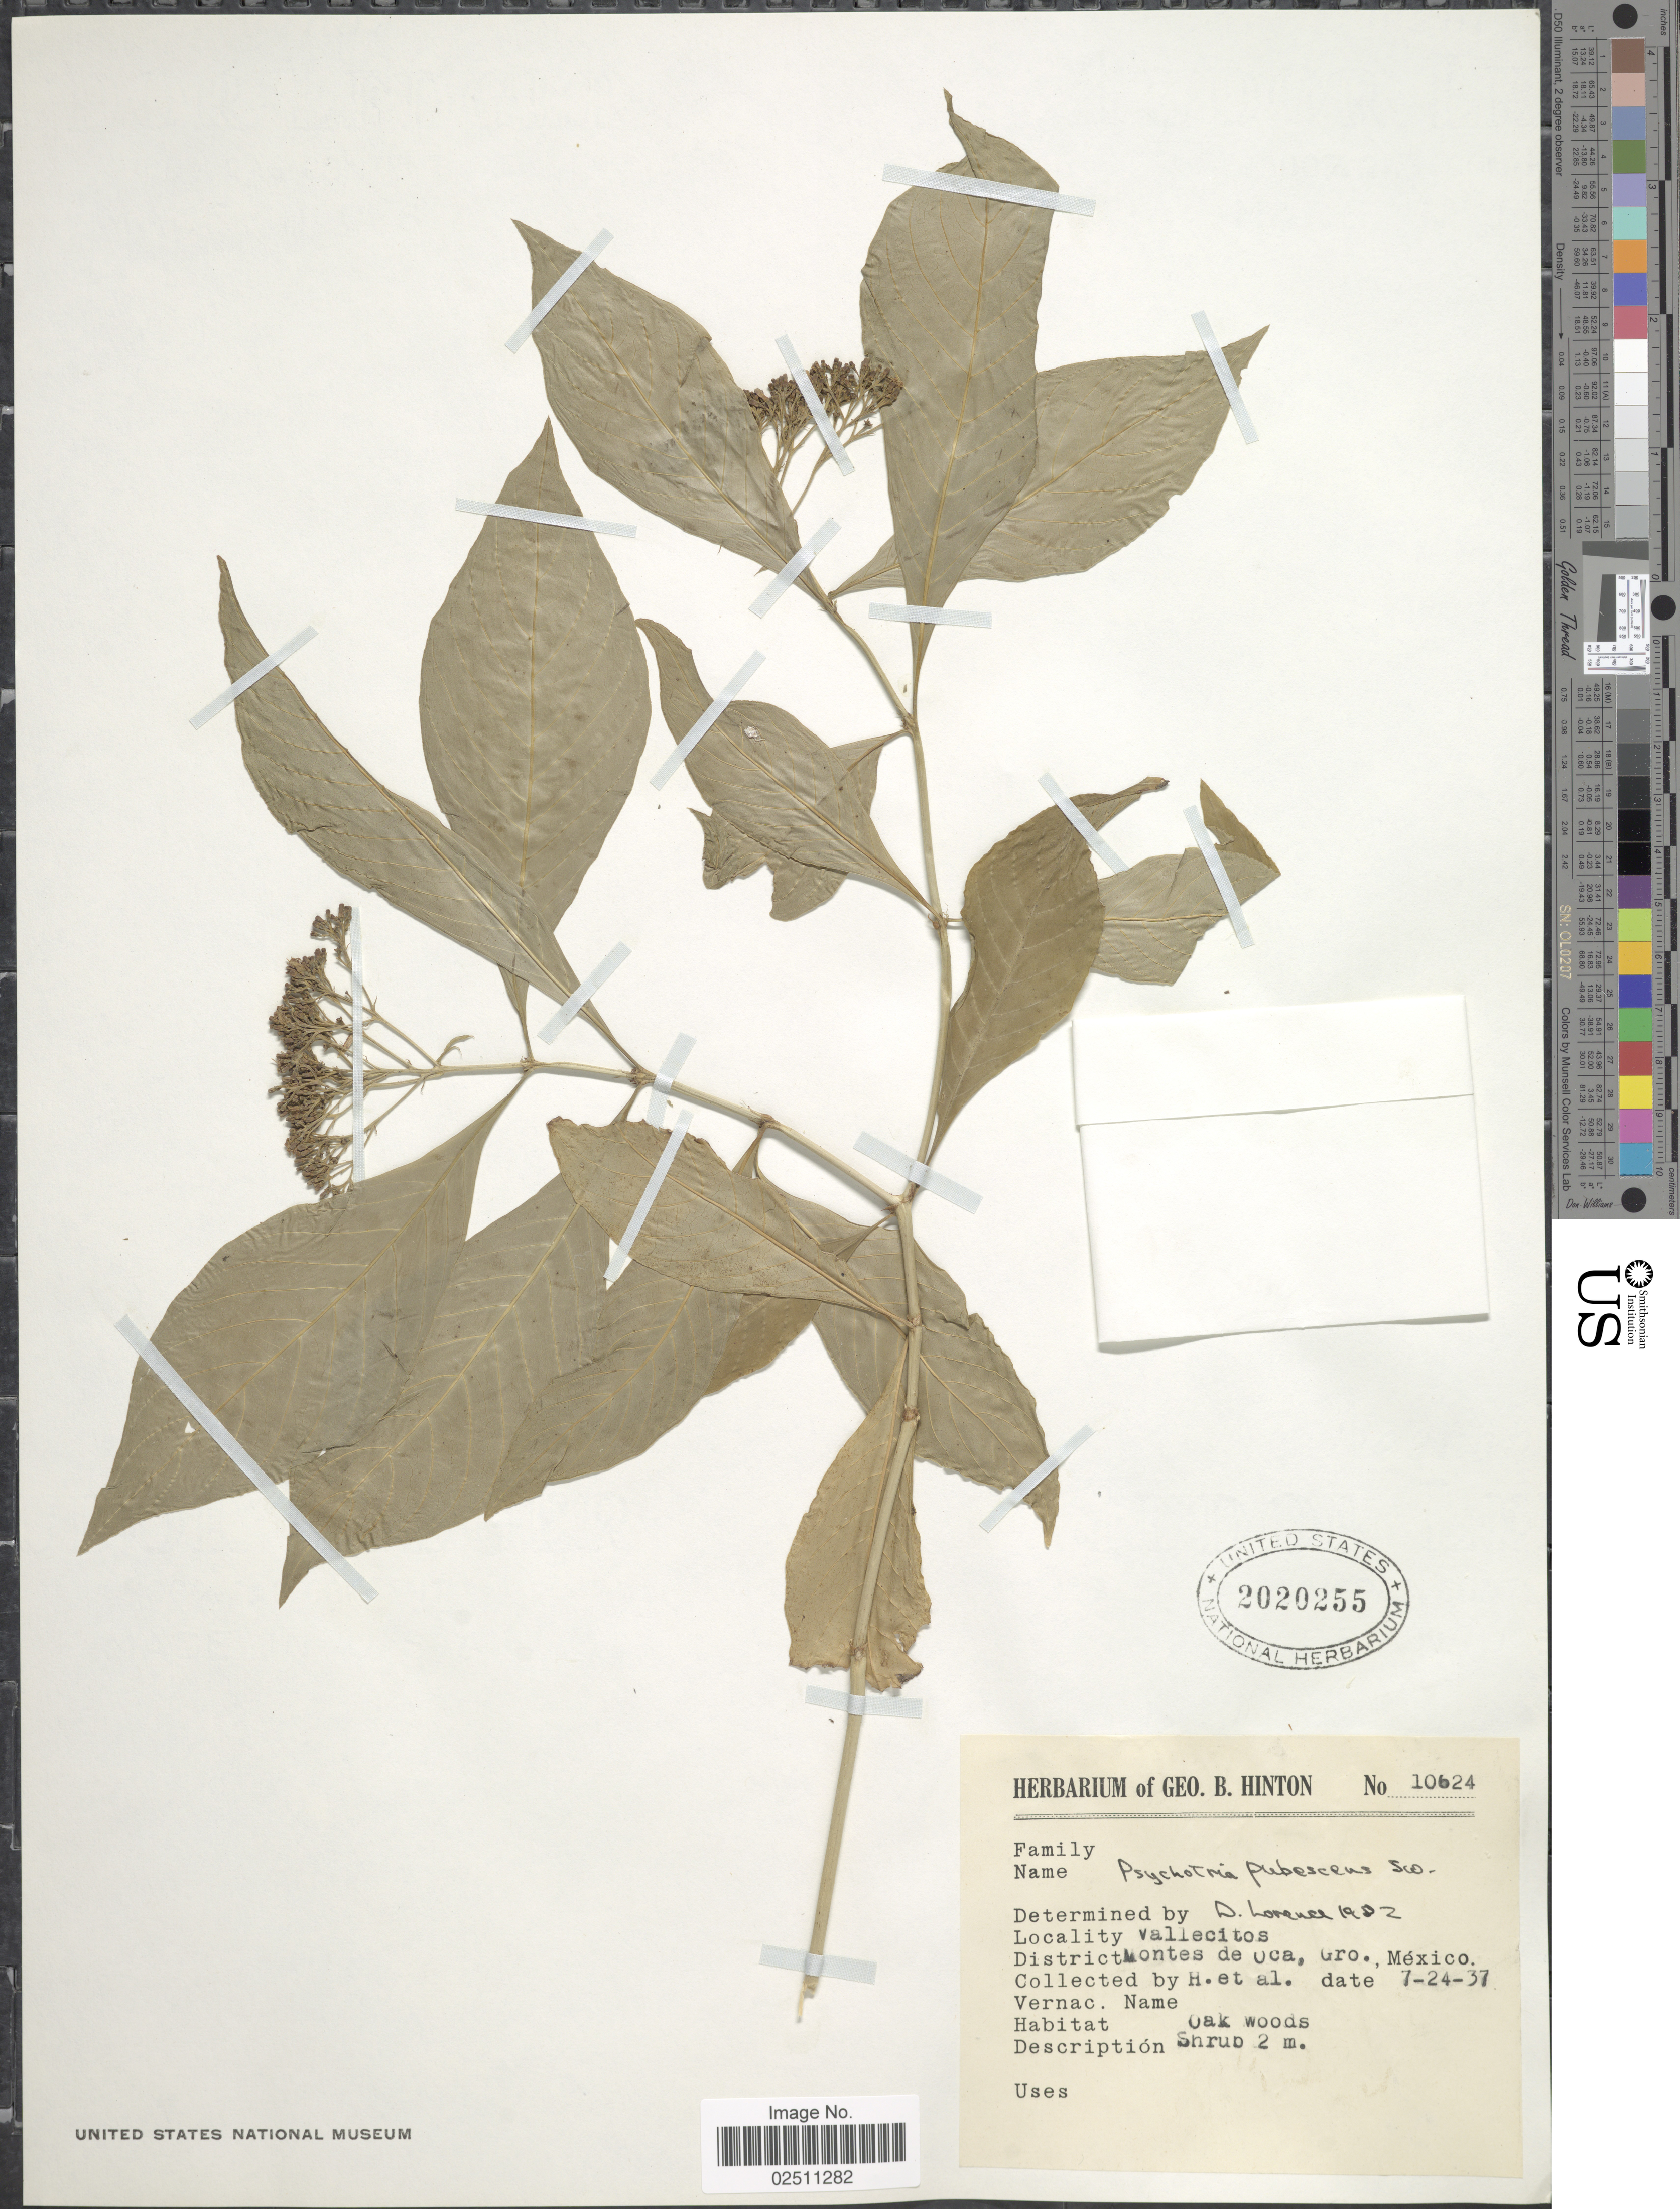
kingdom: Plantae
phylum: Tracheophyta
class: Magnoliopsida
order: Gentianales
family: Rubiaceae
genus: Psychotria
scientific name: Psychotria pubescens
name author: Sw.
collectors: G. B. Hinton & et al.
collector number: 10624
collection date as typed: Transcribed d/m/y: 24/7/37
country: Mexico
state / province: Guerrero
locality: Vallecitos, District Montes de Oca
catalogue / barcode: US 2020255